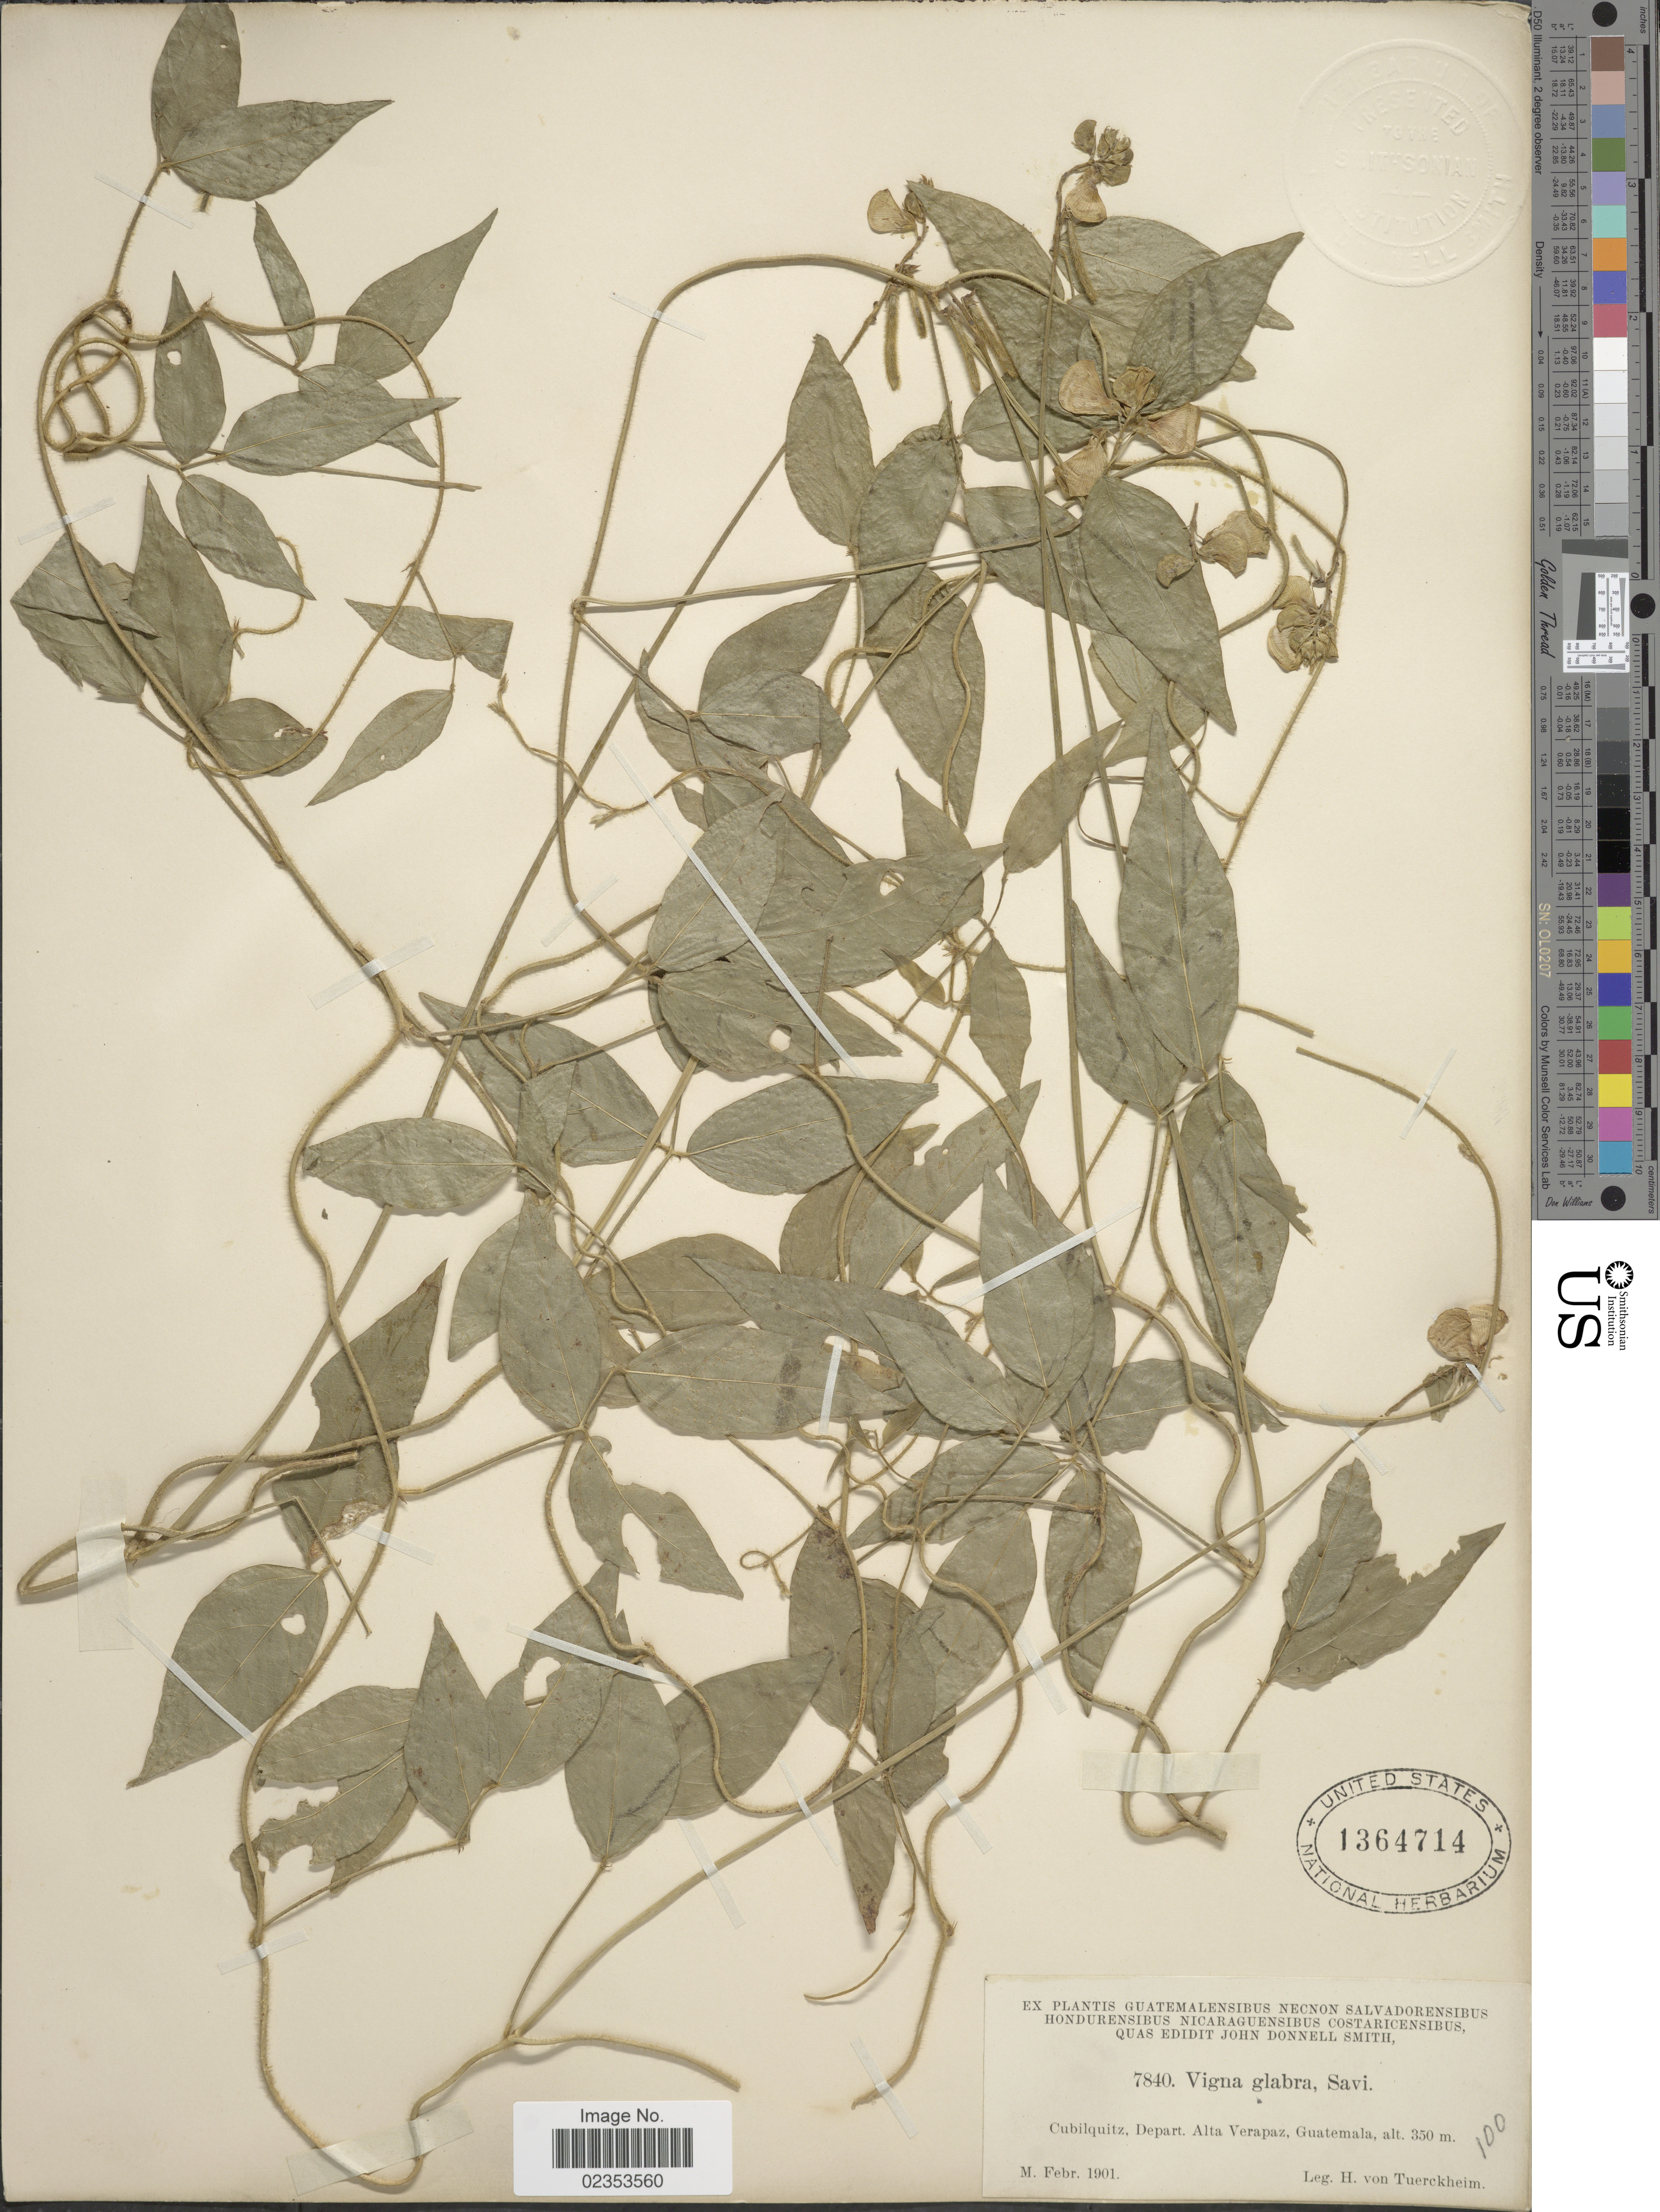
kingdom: Plantae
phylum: Tracheophyta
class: Magnoliopsida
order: Fabales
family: Fabaceae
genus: Vigna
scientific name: Vigna luteola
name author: (Jacq.) Benth.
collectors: H. von Türckheim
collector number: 7840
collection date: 1901-02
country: Guatemala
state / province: Alta Verapaz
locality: Cubilquitz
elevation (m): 350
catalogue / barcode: US 1364714